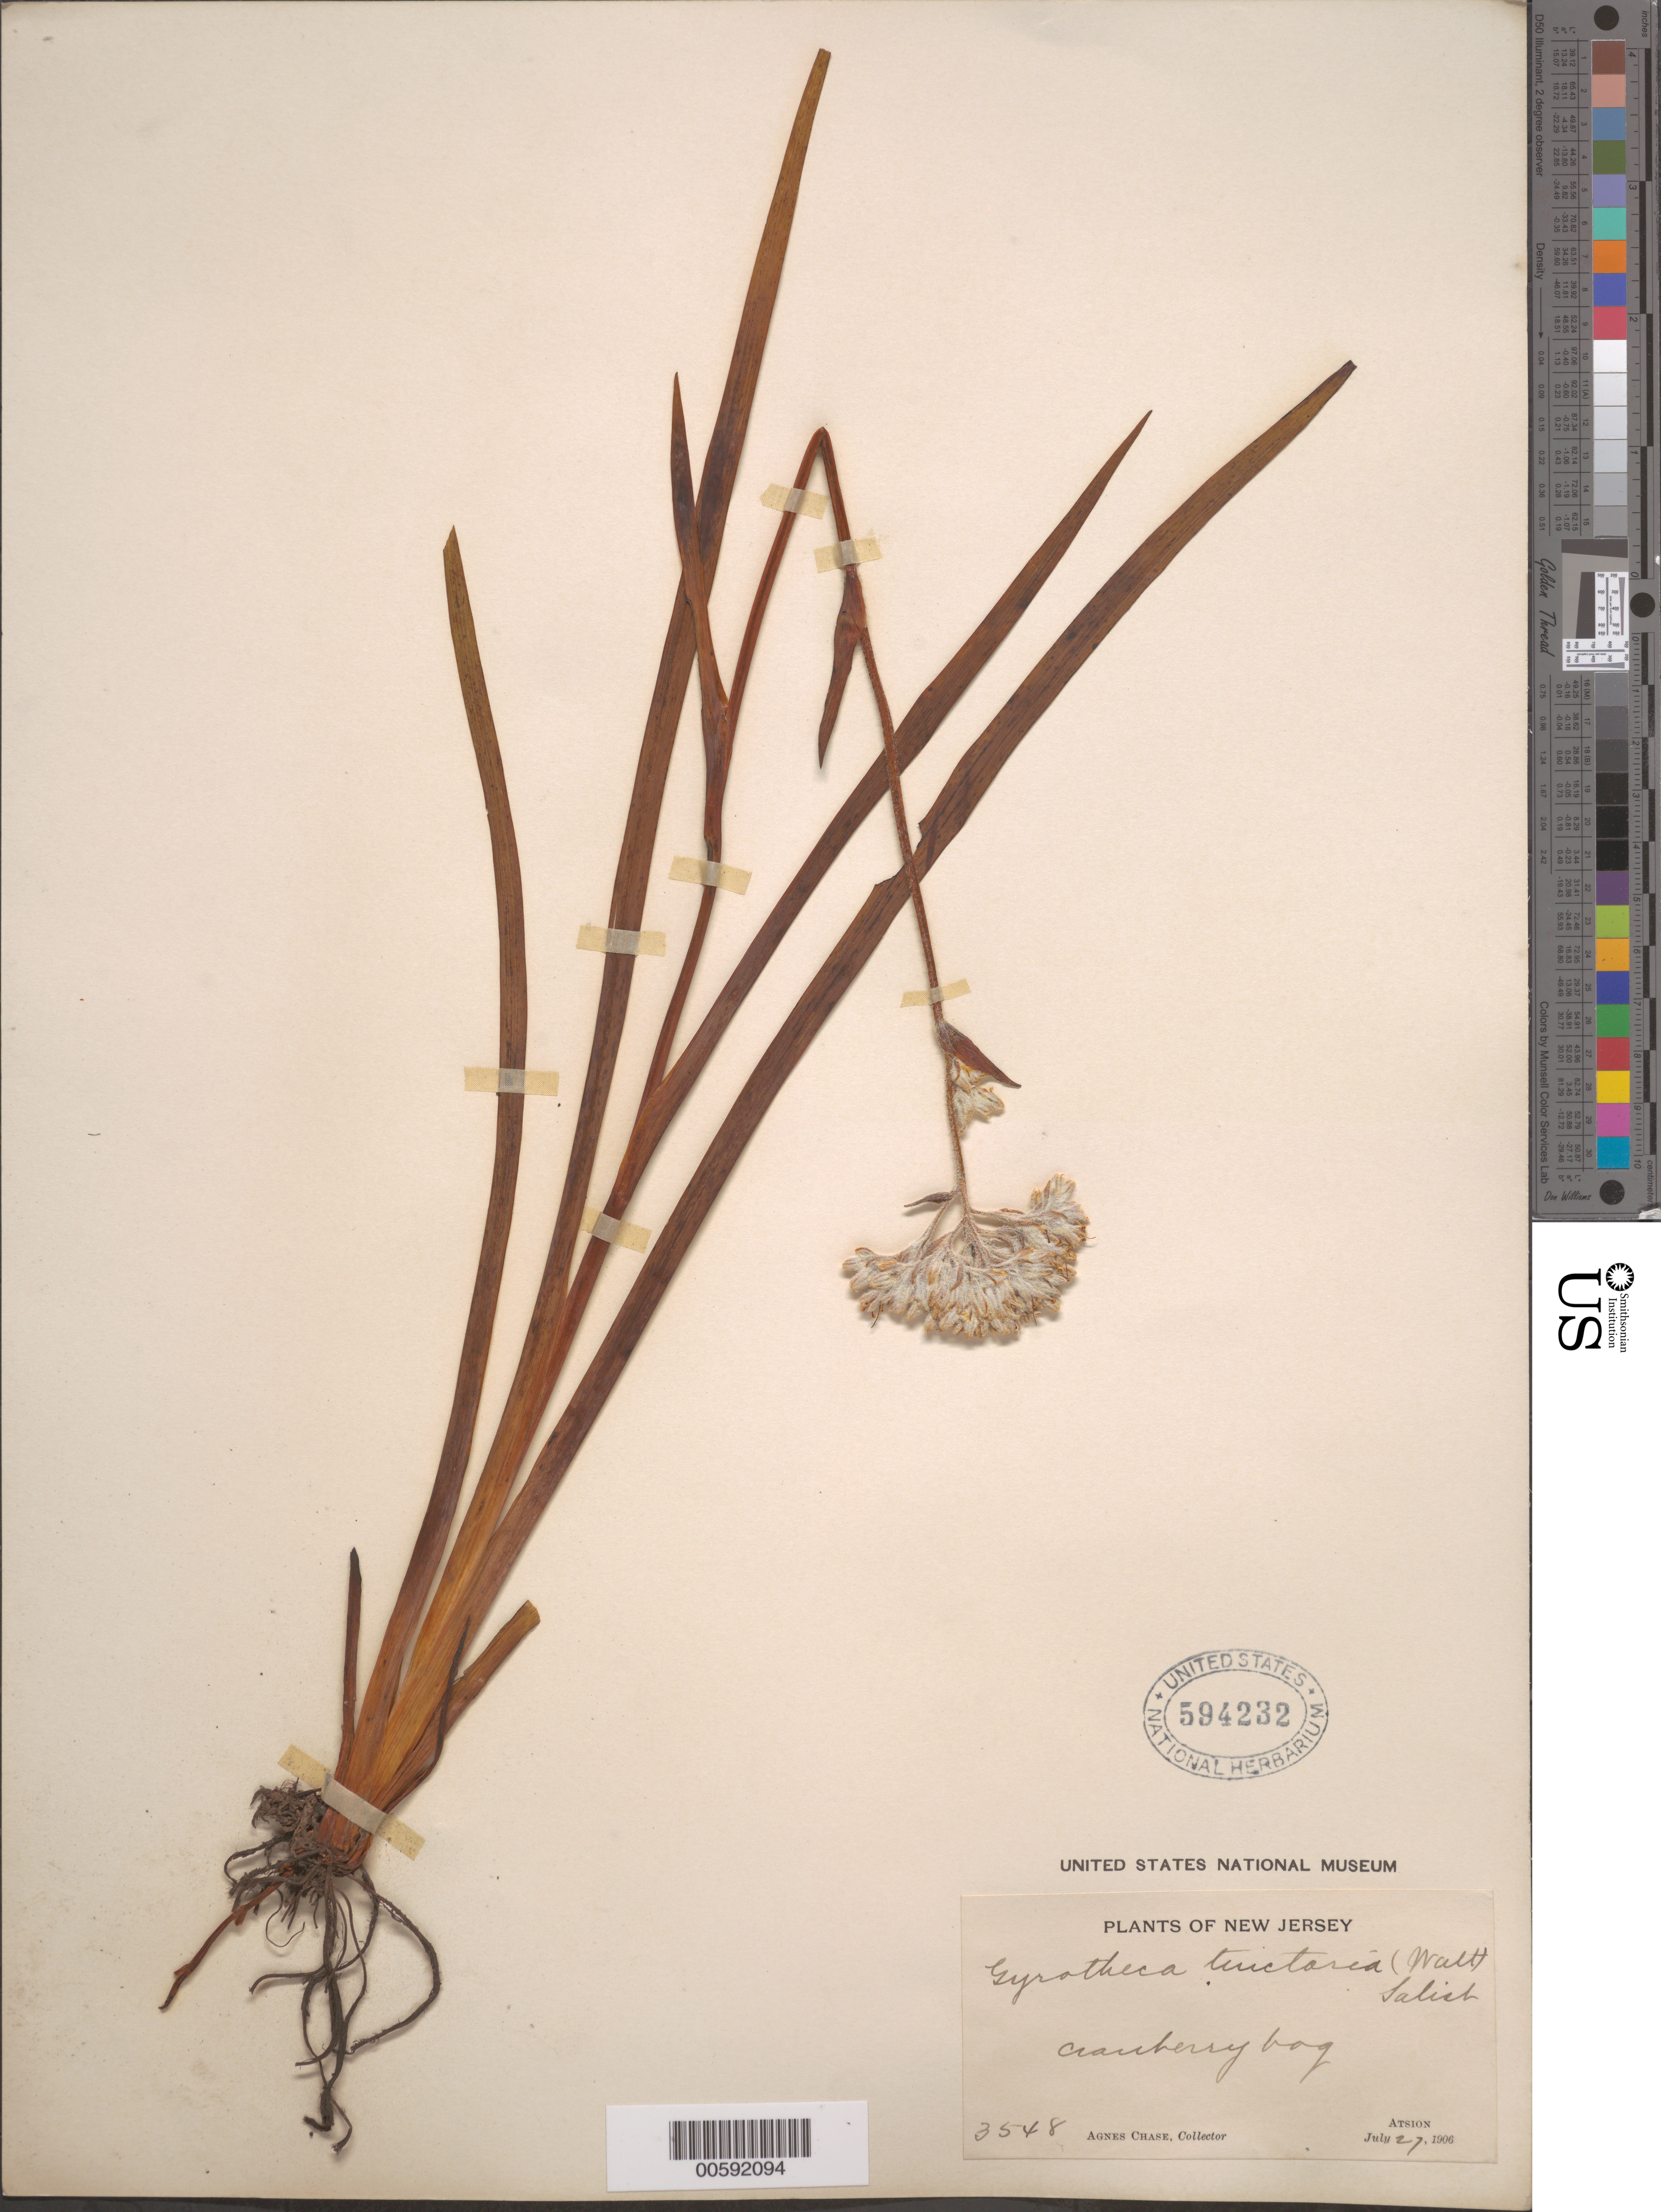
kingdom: Plantae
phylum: Tracheophyta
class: Liliopsida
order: Commelinales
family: Haemodoraceae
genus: Lachnanthes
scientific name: Lachnanthes tinctoria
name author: (Walter ex J.F. Gmel.) Elliott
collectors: A. Chase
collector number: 3548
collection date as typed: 27 Jul 1906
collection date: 1906-07-27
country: United States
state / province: New Jersey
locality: Atsion, cranberry bog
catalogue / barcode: US 594232